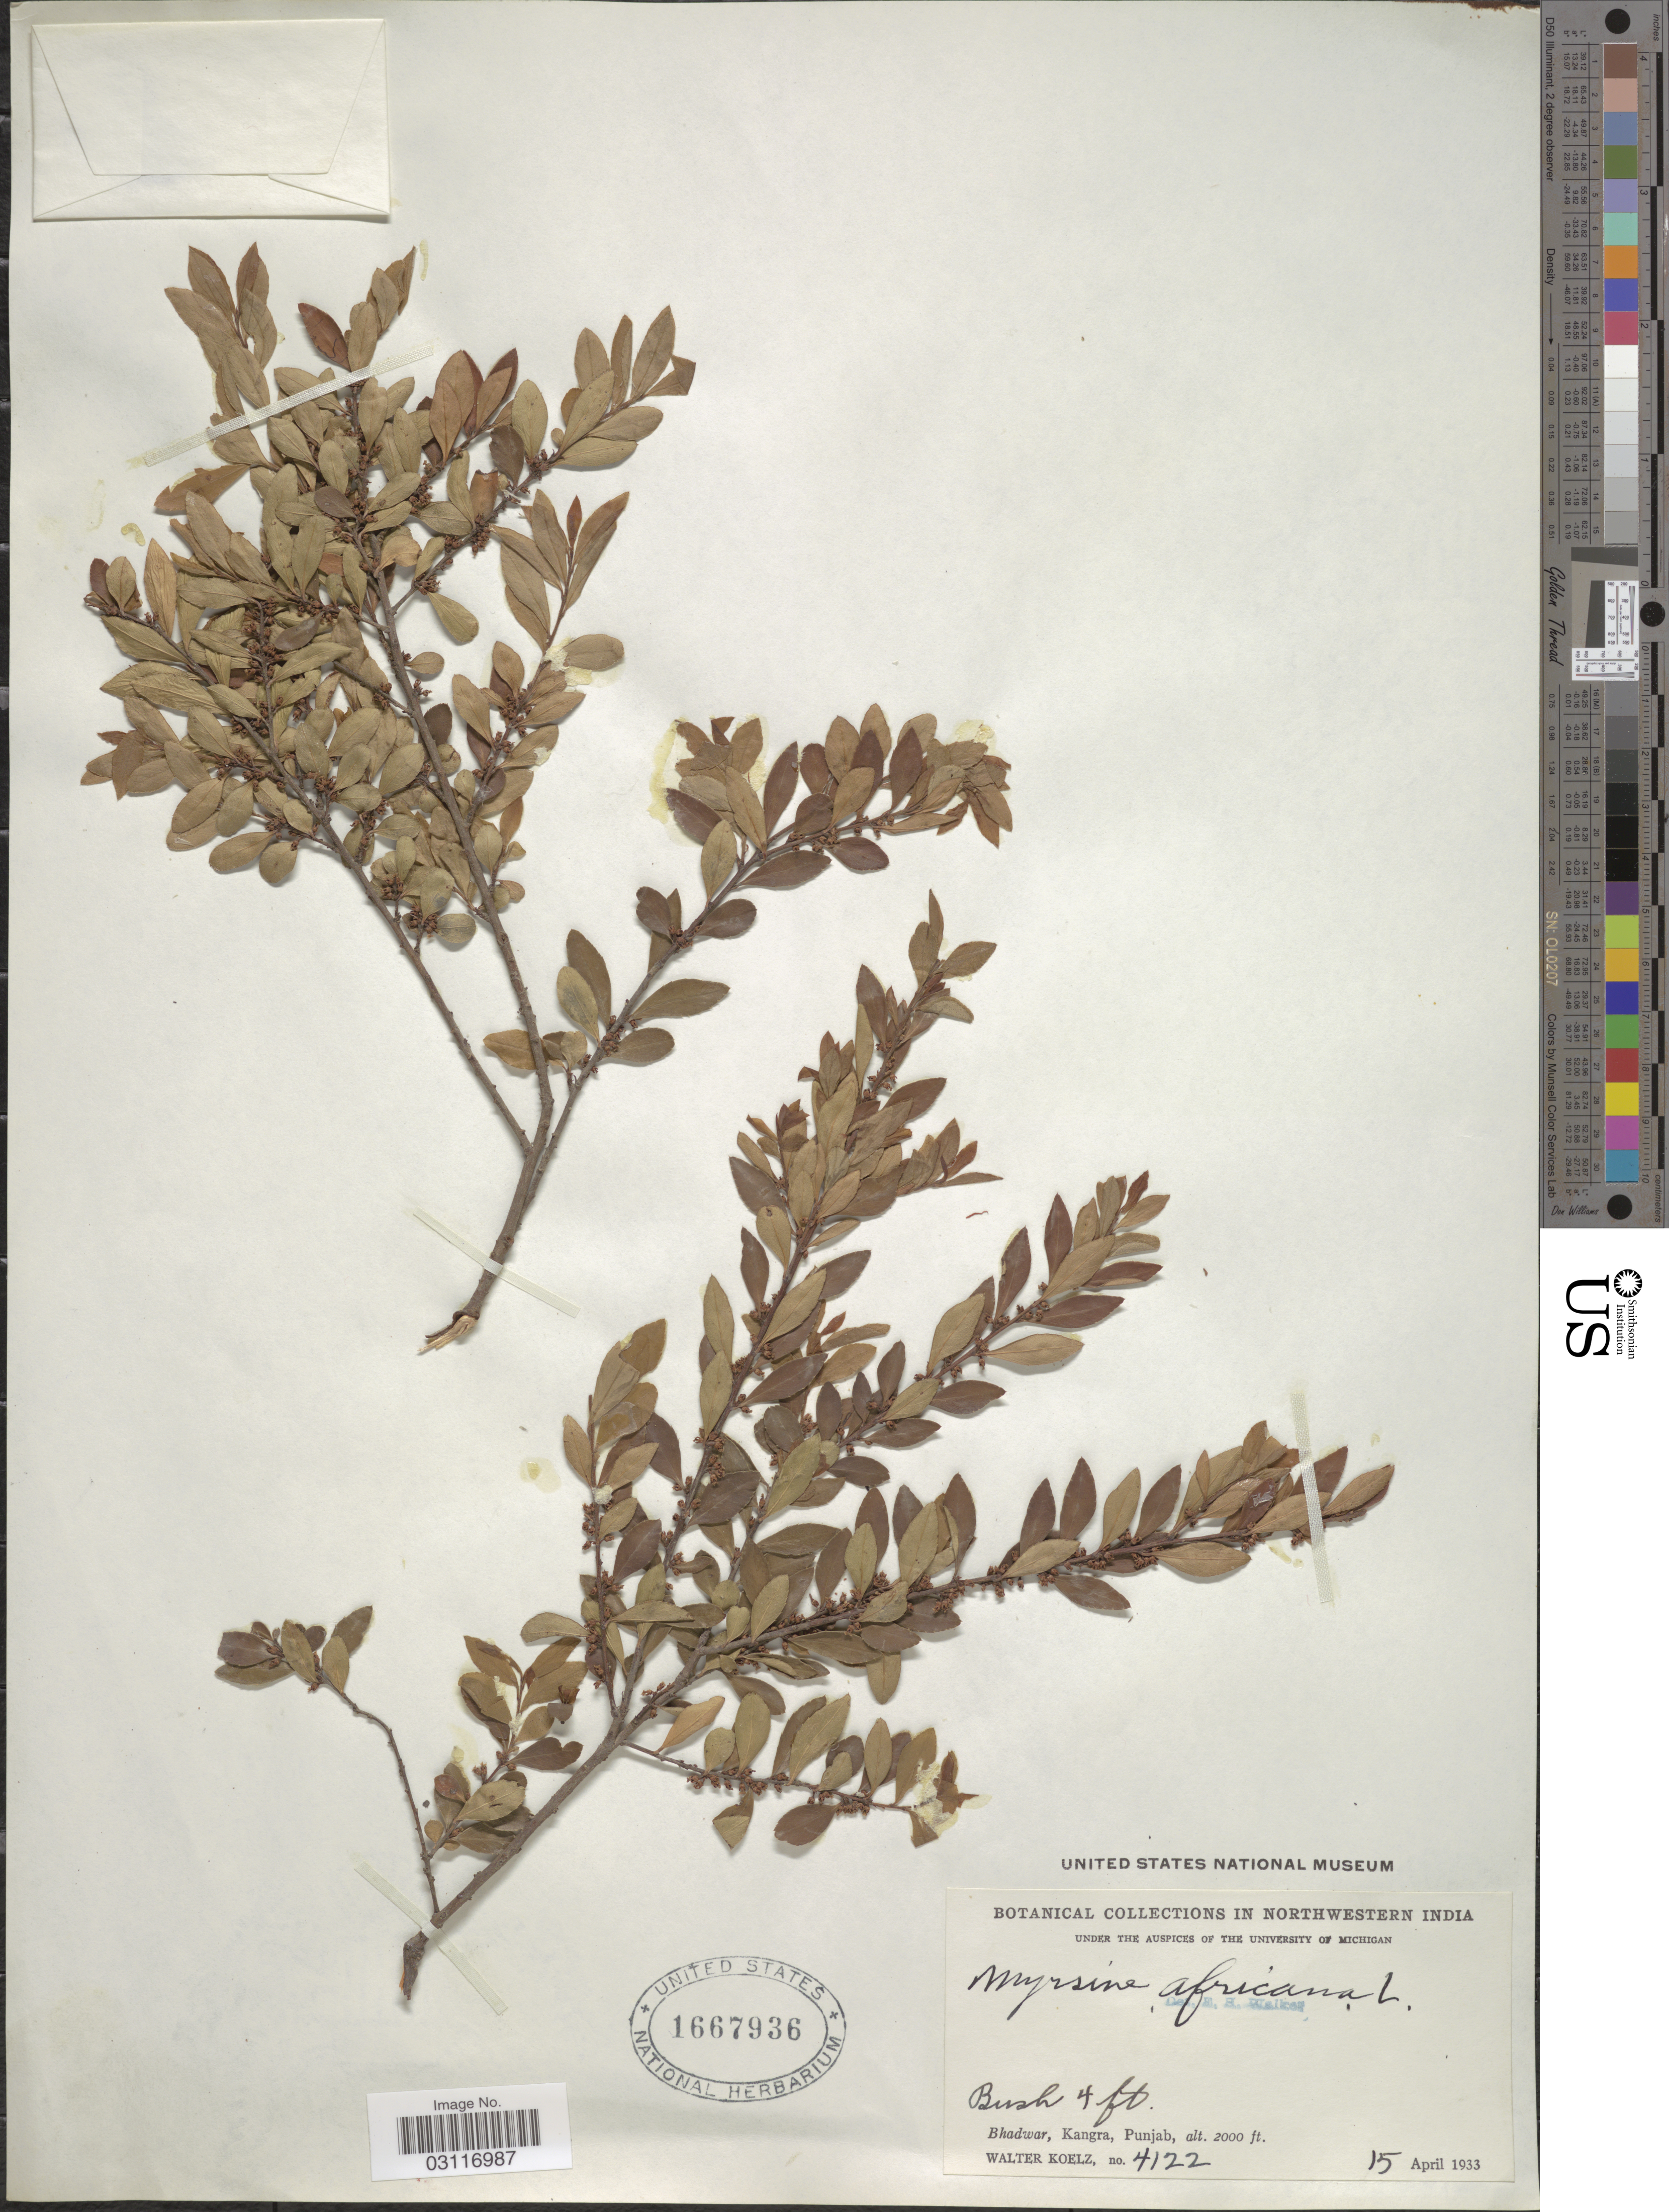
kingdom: Plantae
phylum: Tracheophyta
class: Magnoliopsida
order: Ericales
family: Primulaceae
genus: Myrsine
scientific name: Myrsine africana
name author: L.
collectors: W. N. Koelz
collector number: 4122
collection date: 1933-04-15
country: India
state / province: Punjab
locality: Northwestern India. Bhadwar, Kangra.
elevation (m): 610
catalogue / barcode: US 1667936